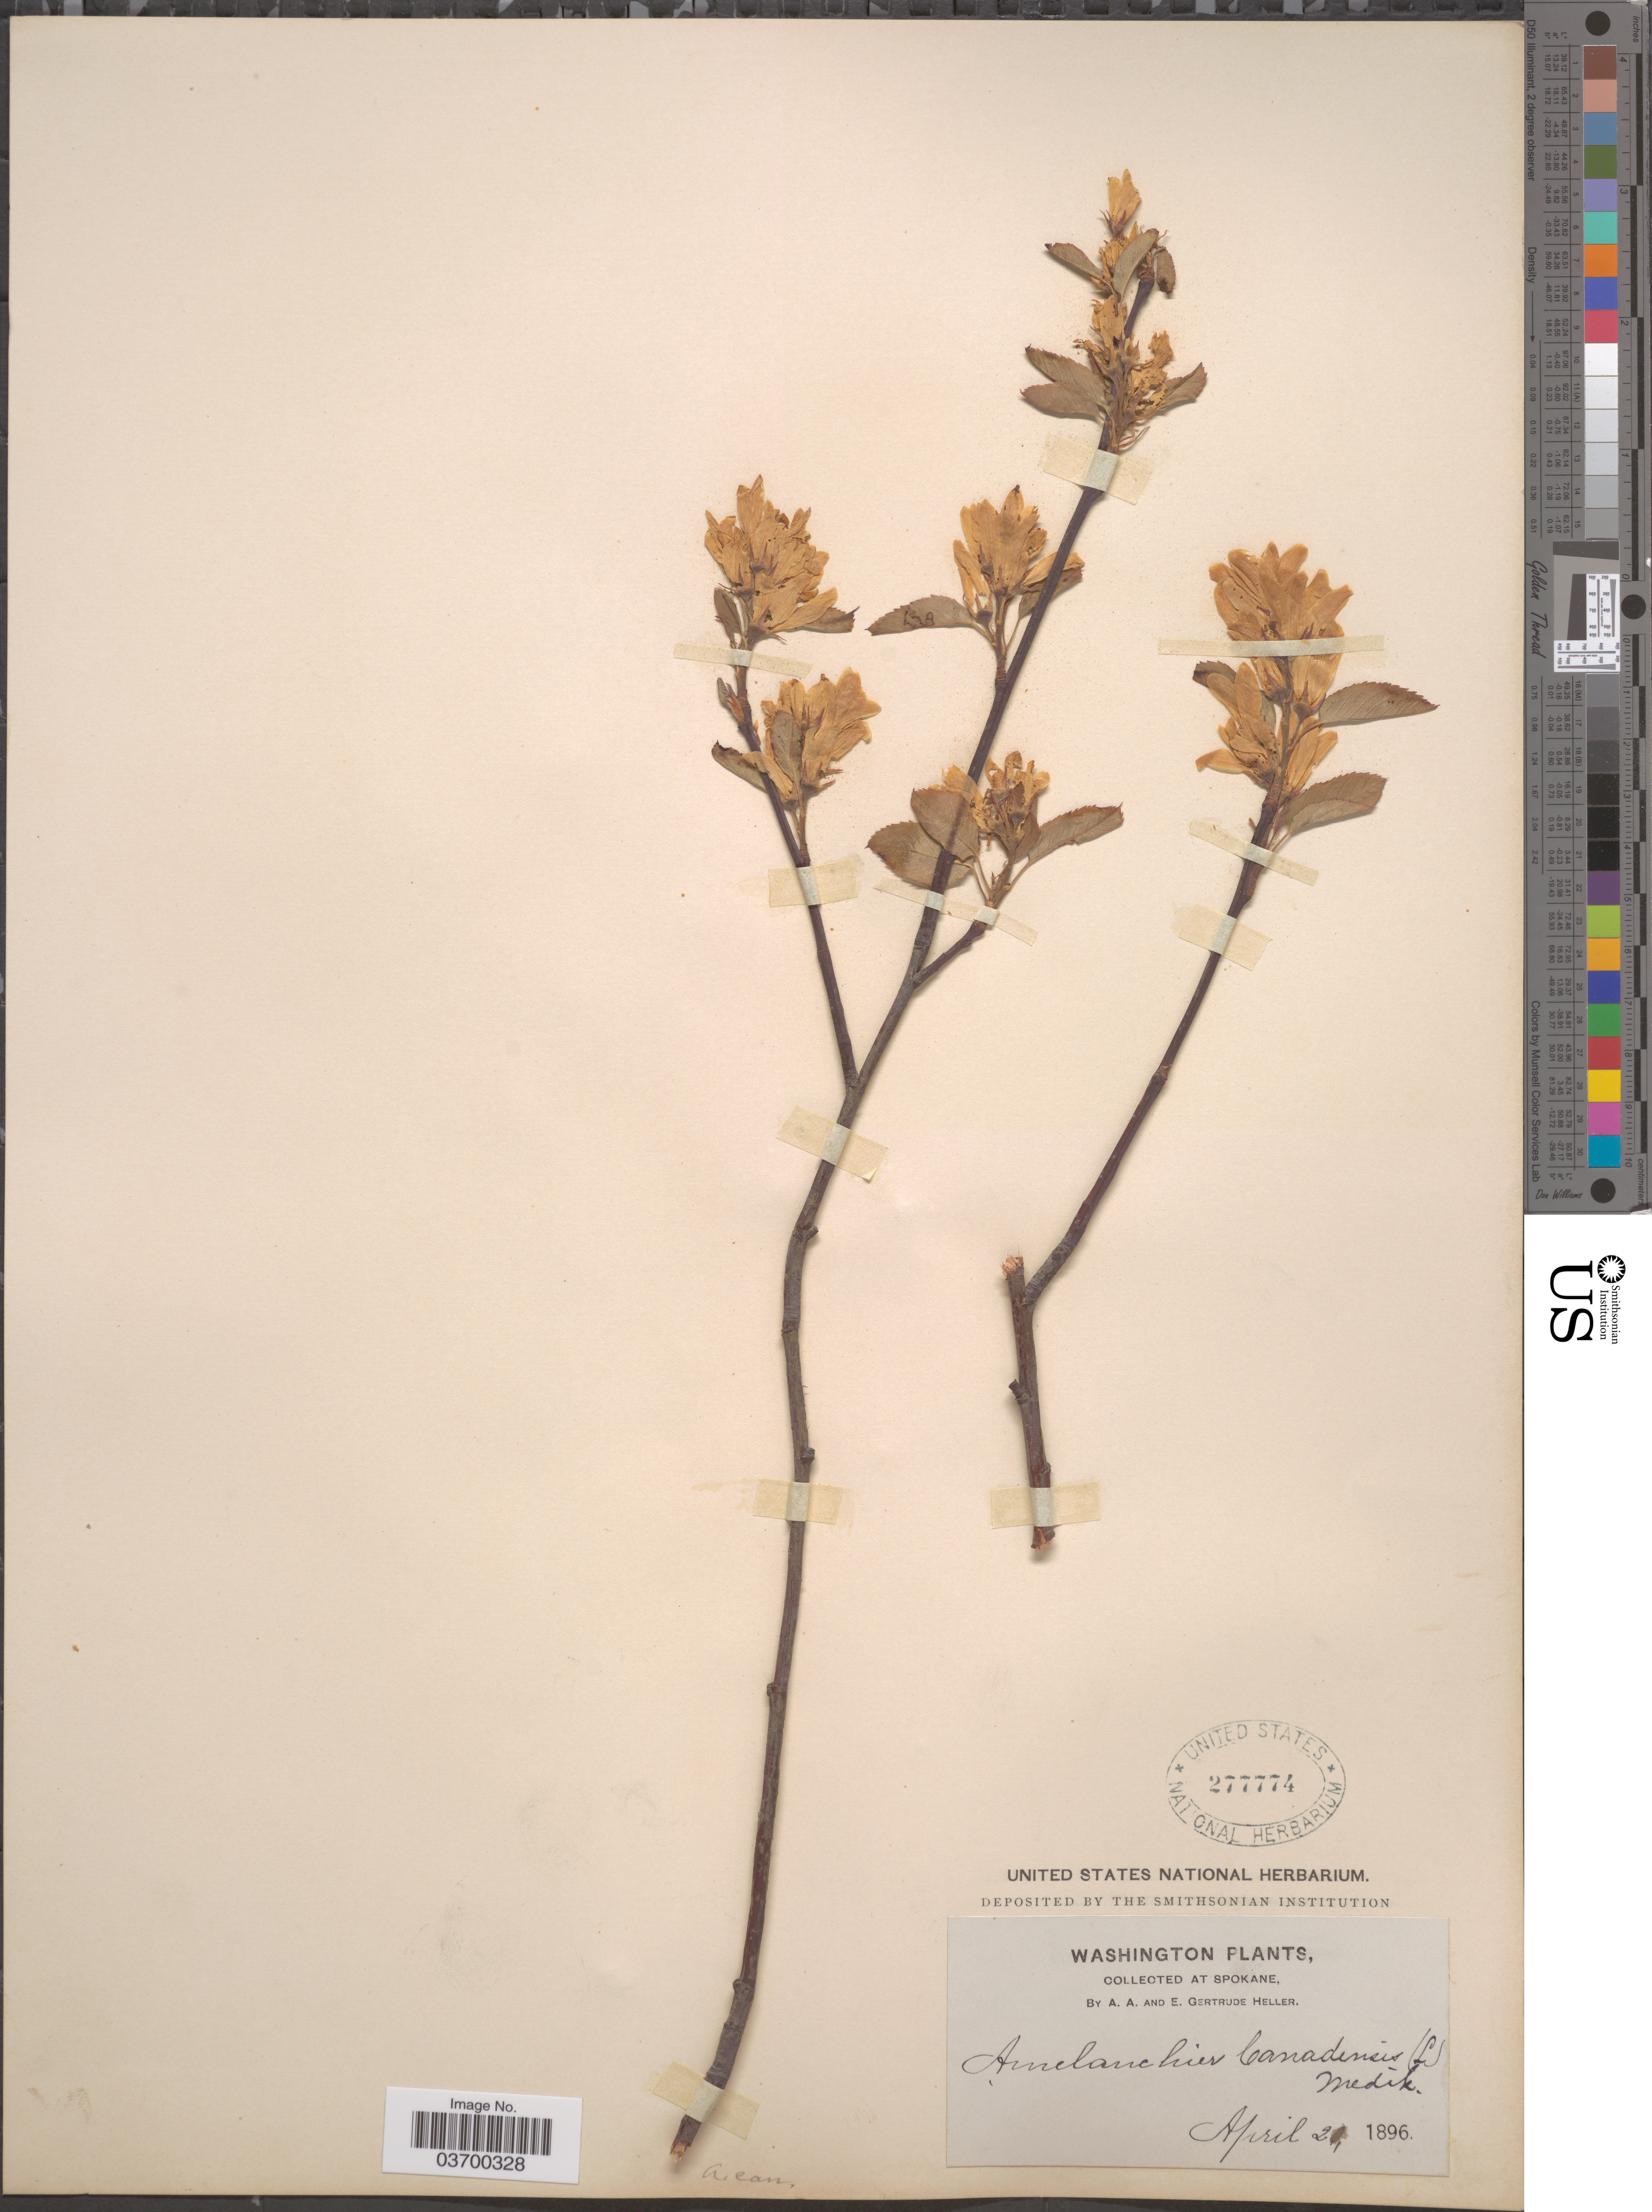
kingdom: Plantae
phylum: Tracheophyta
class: Magnoliopsida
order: Rosales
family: Rosaceae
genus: Amelanchier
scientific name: Amelanchier canadensis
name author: (L.) Medic.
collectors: A. A. Heller & E. G. Heller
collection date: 1896-04-02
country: United States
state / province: Washington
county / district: Spokane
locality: Spokane.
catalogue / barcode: US 277774